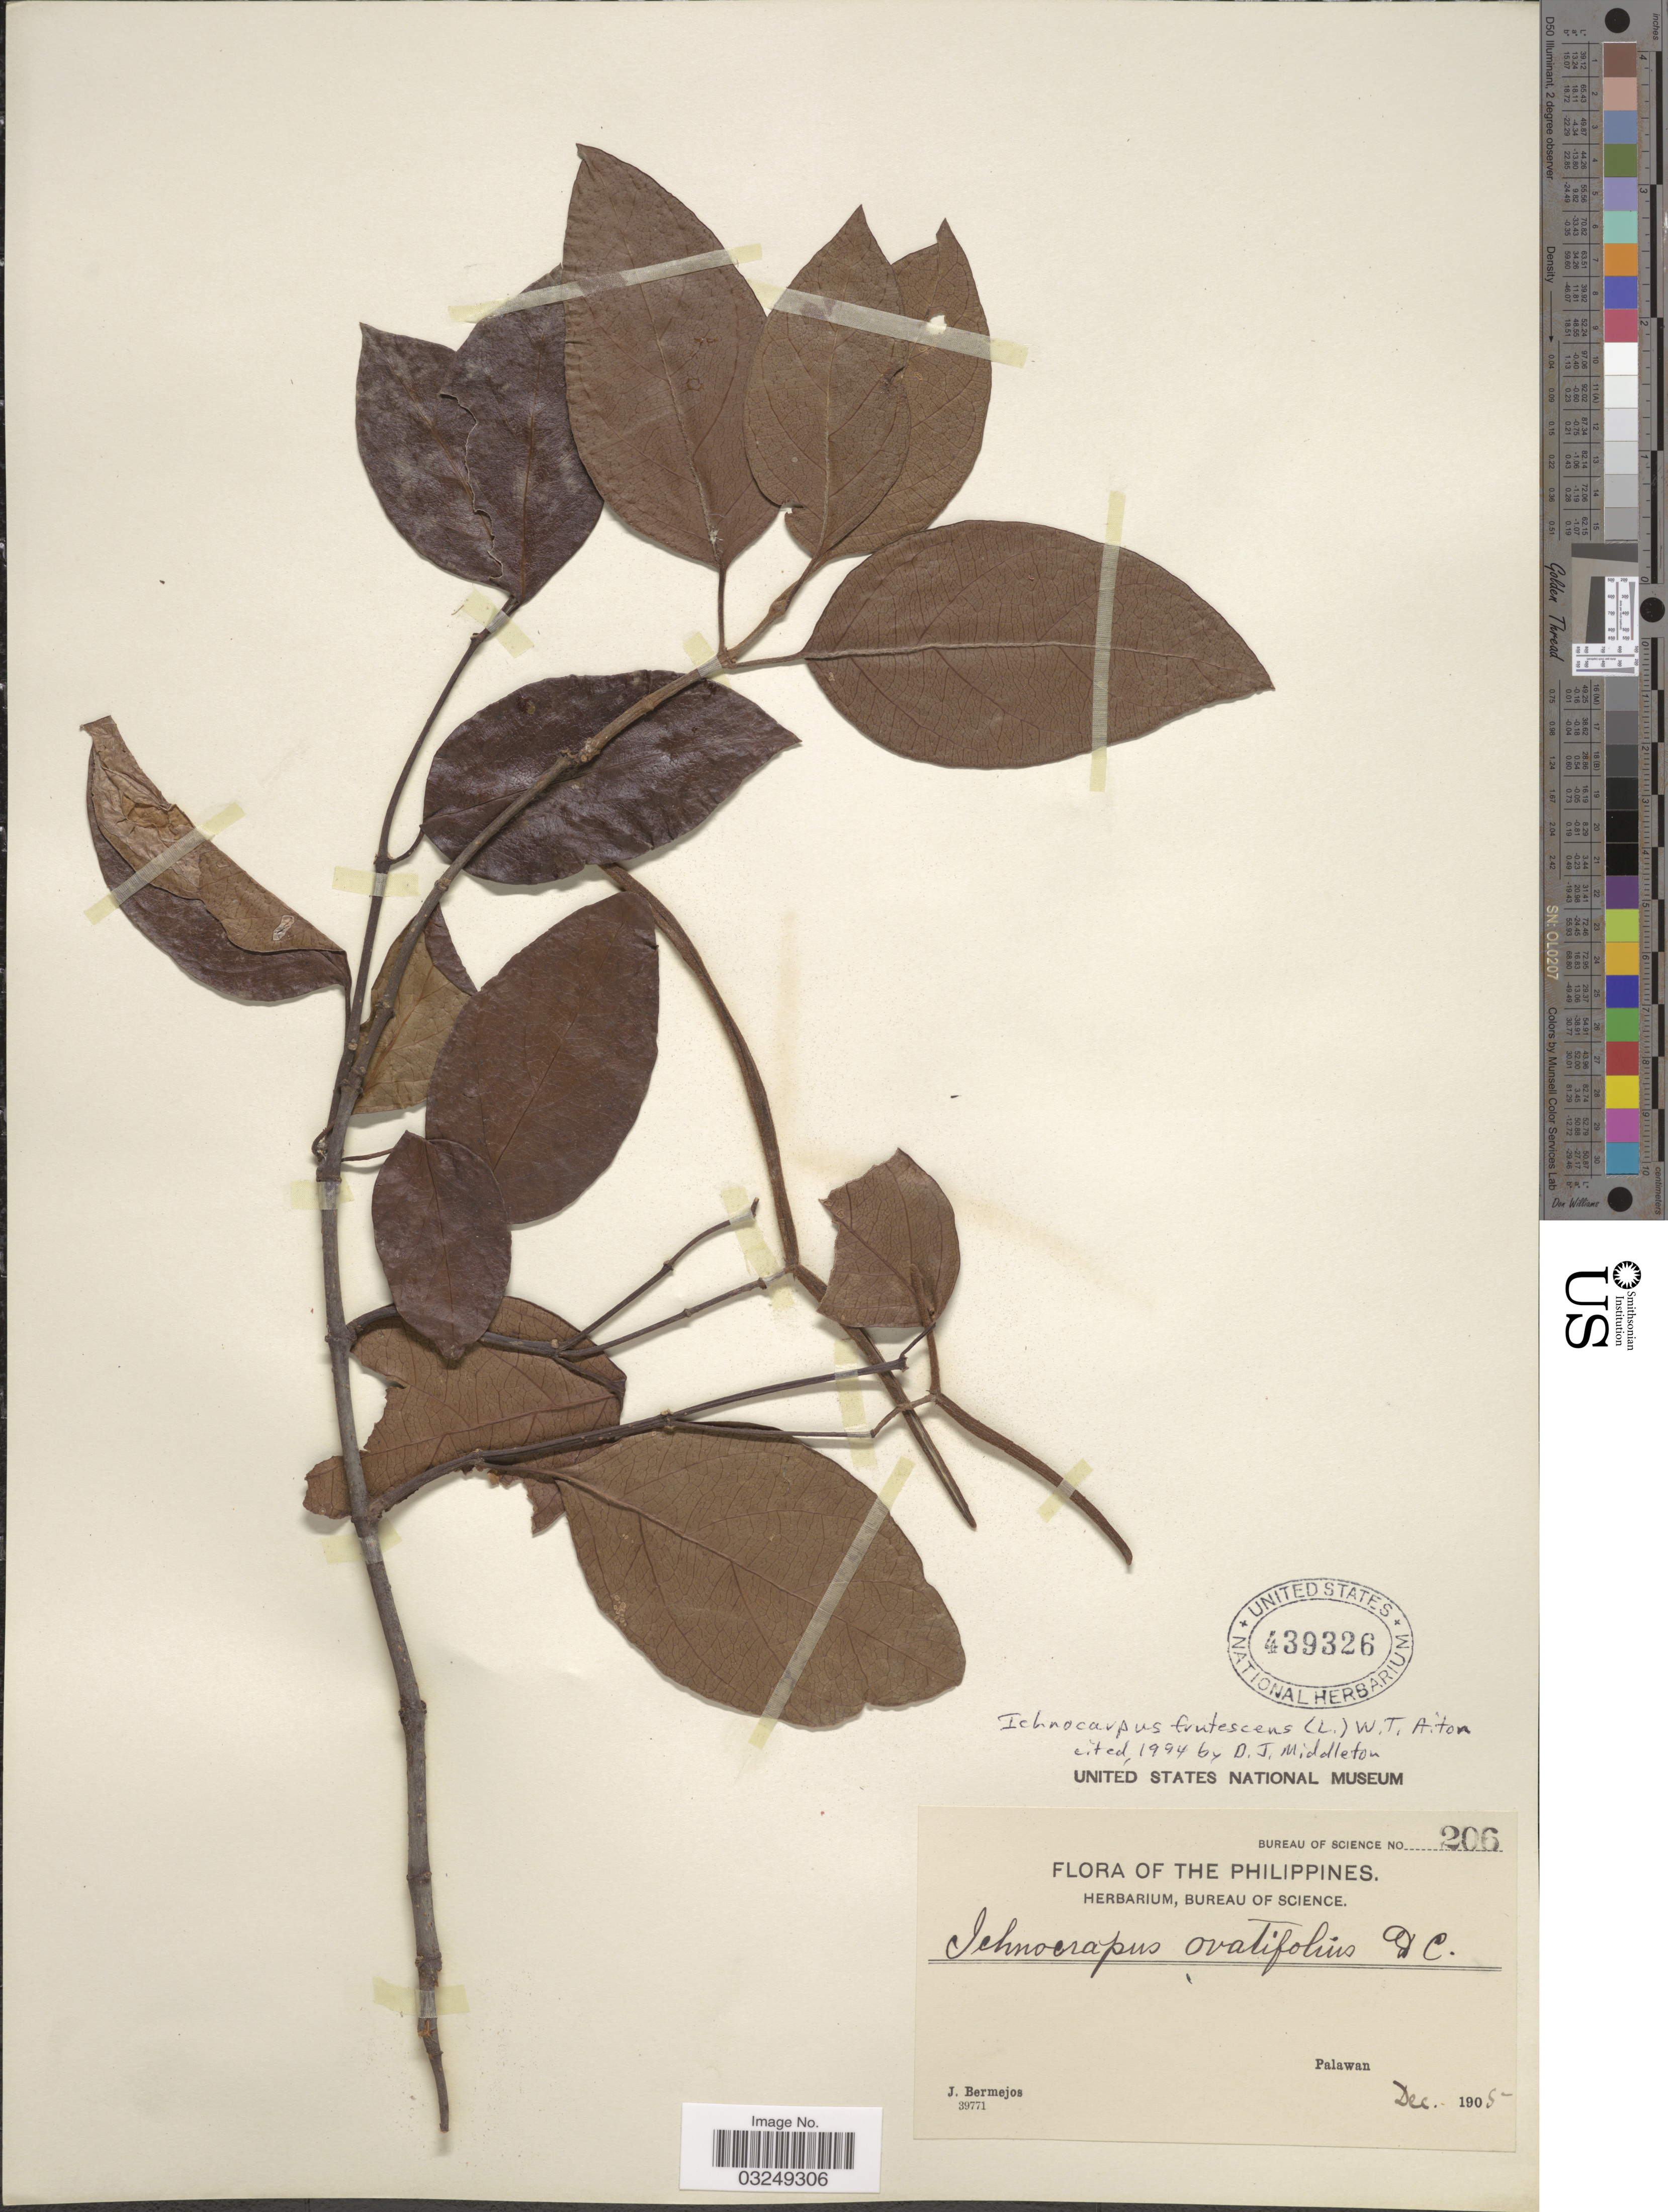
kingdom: Plantae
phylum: Tracheophyta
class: Magnoliopsida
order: Gentianales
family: Apocynaceae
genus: Ichnocarpus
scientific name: Ichnocarpus frutescens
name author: (L.) W.T. Aiton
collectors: J. Bermejos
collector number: Bureau of Science 206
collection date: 1905-12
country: Philippines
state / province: Mimaropa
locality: Palawan.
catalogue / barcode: US 439326